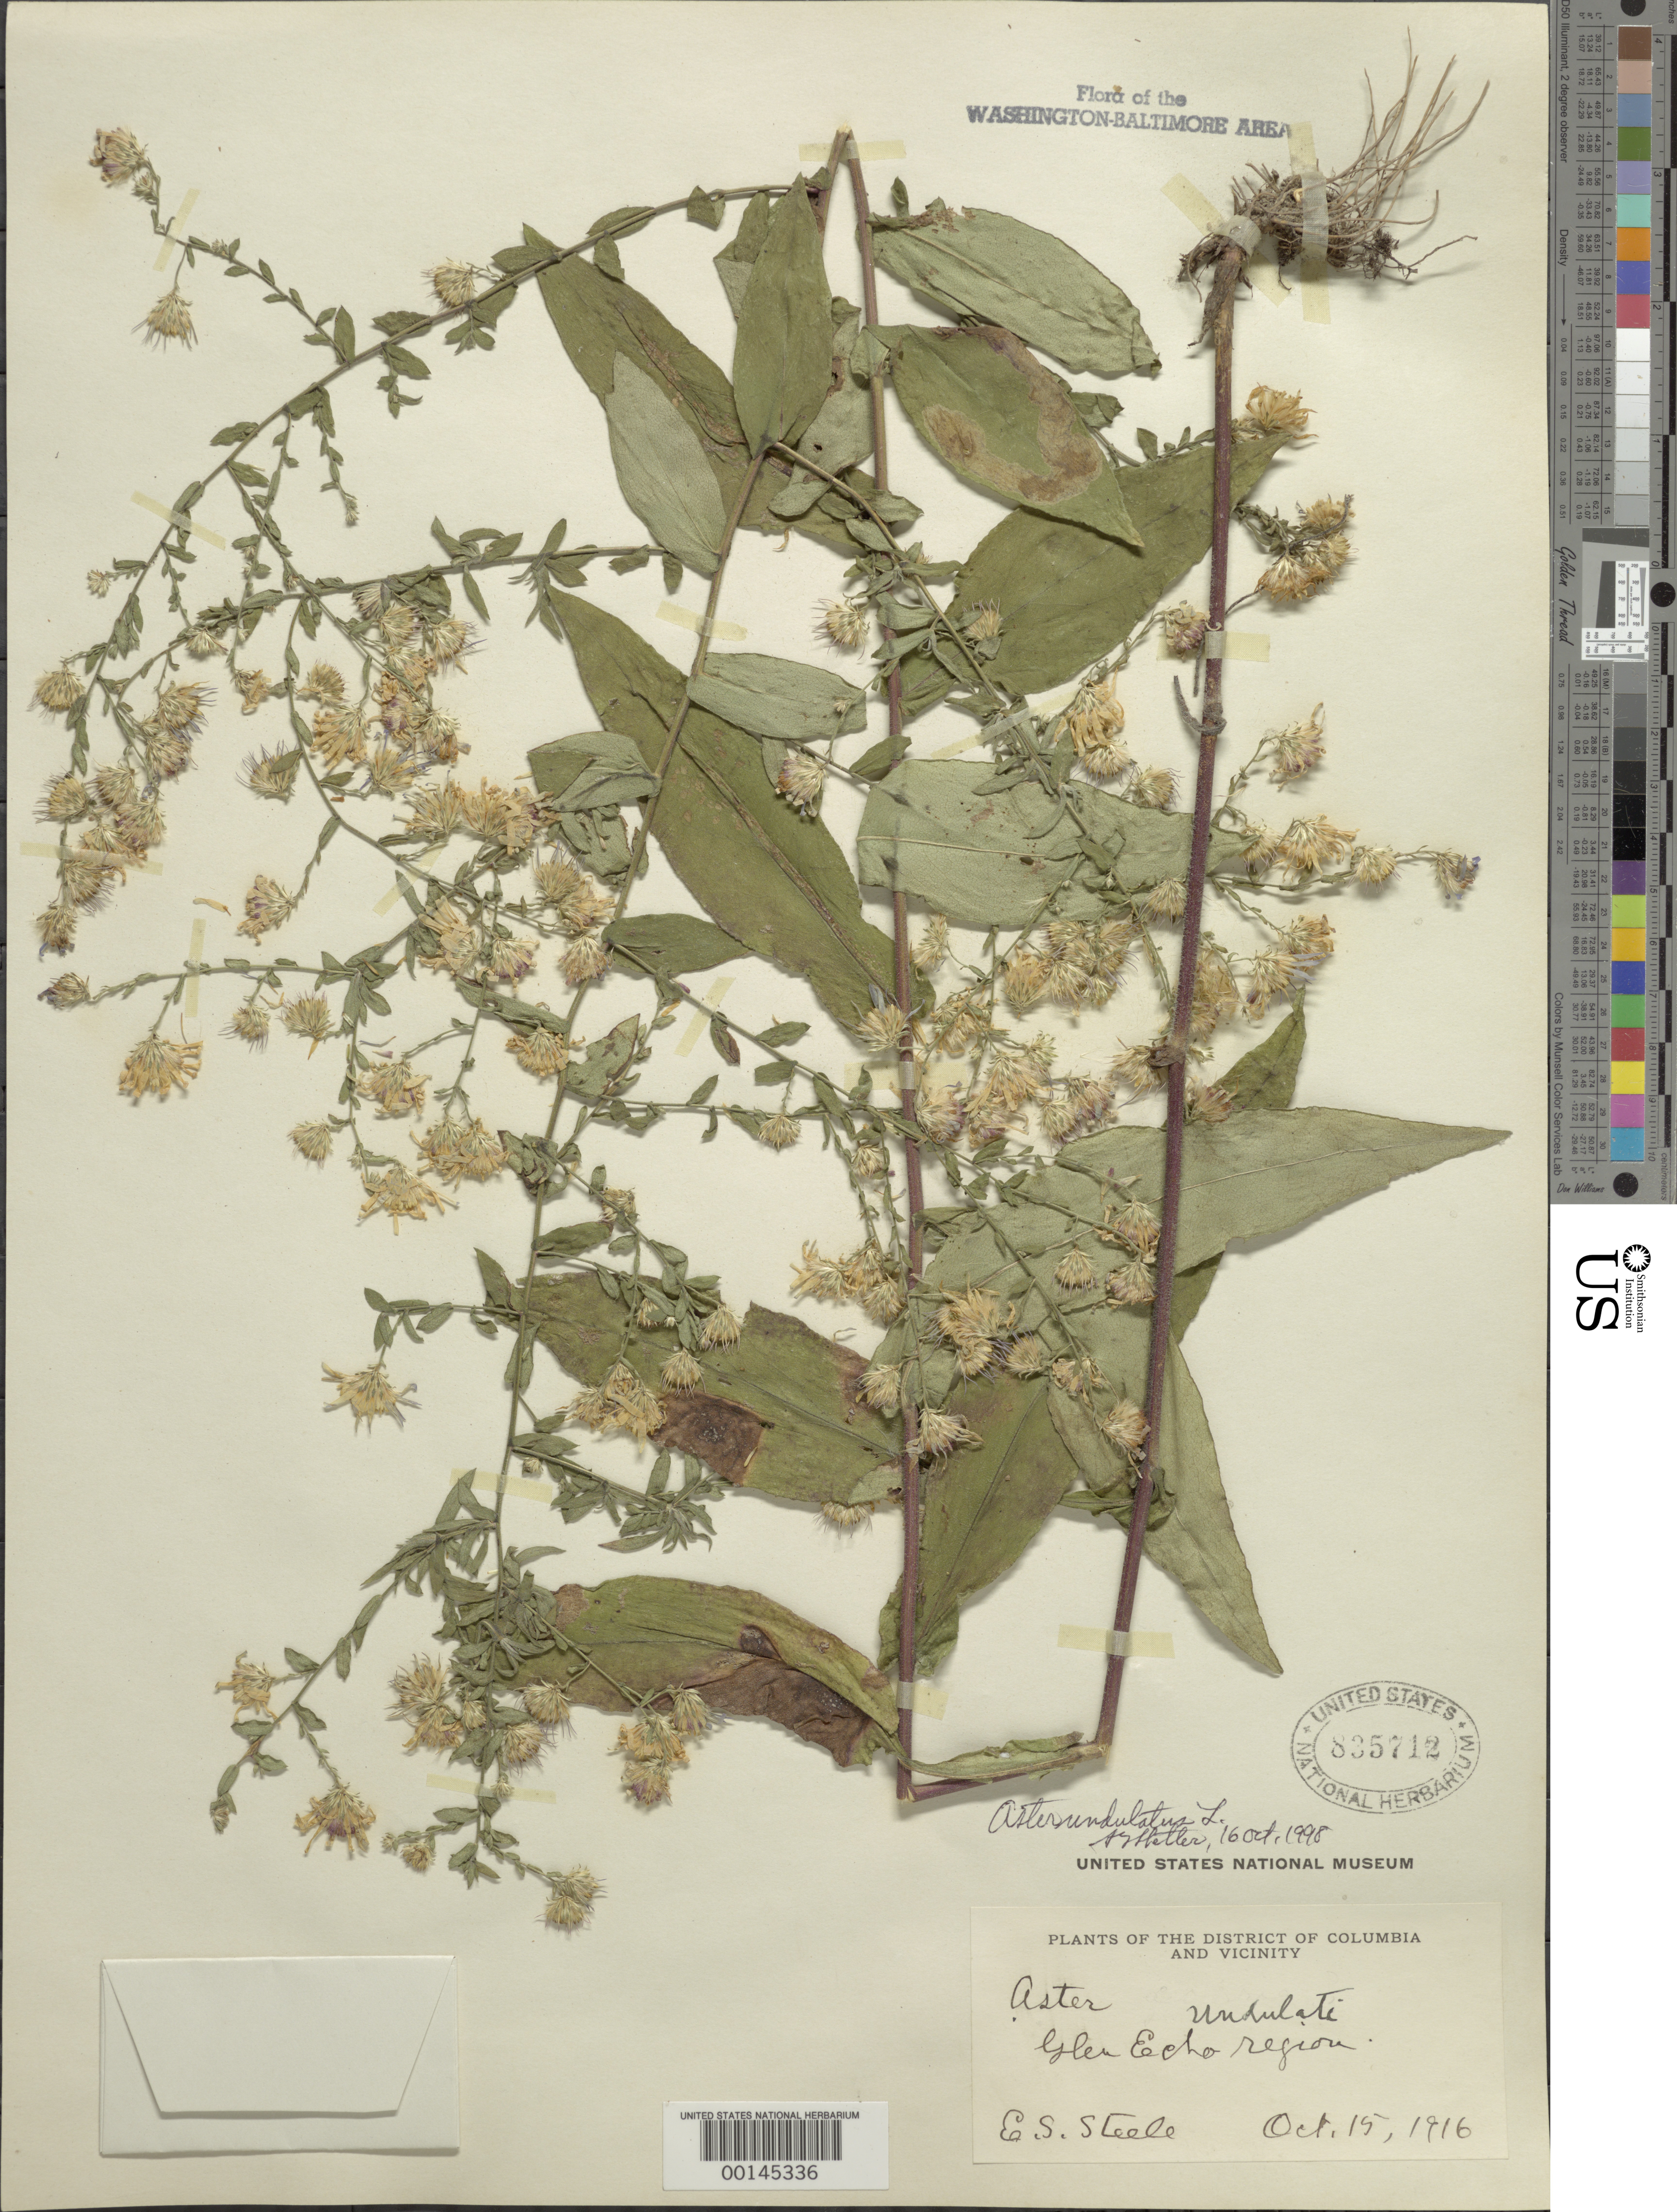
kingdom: Plantae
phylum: Tracheophyta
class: Magnoliopsida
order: Asterales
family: Asteraceae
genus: Symphyotrichum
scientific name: Symphyotrichum undulatum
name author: (L.) G.L. Nesom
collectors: E. Steele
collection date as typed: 15 Oct 1916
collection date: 1916-10-15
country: United States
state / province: Maryland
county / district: Montgomery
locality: Glen Echo Region C. & O. Canal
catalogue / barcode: US 835712